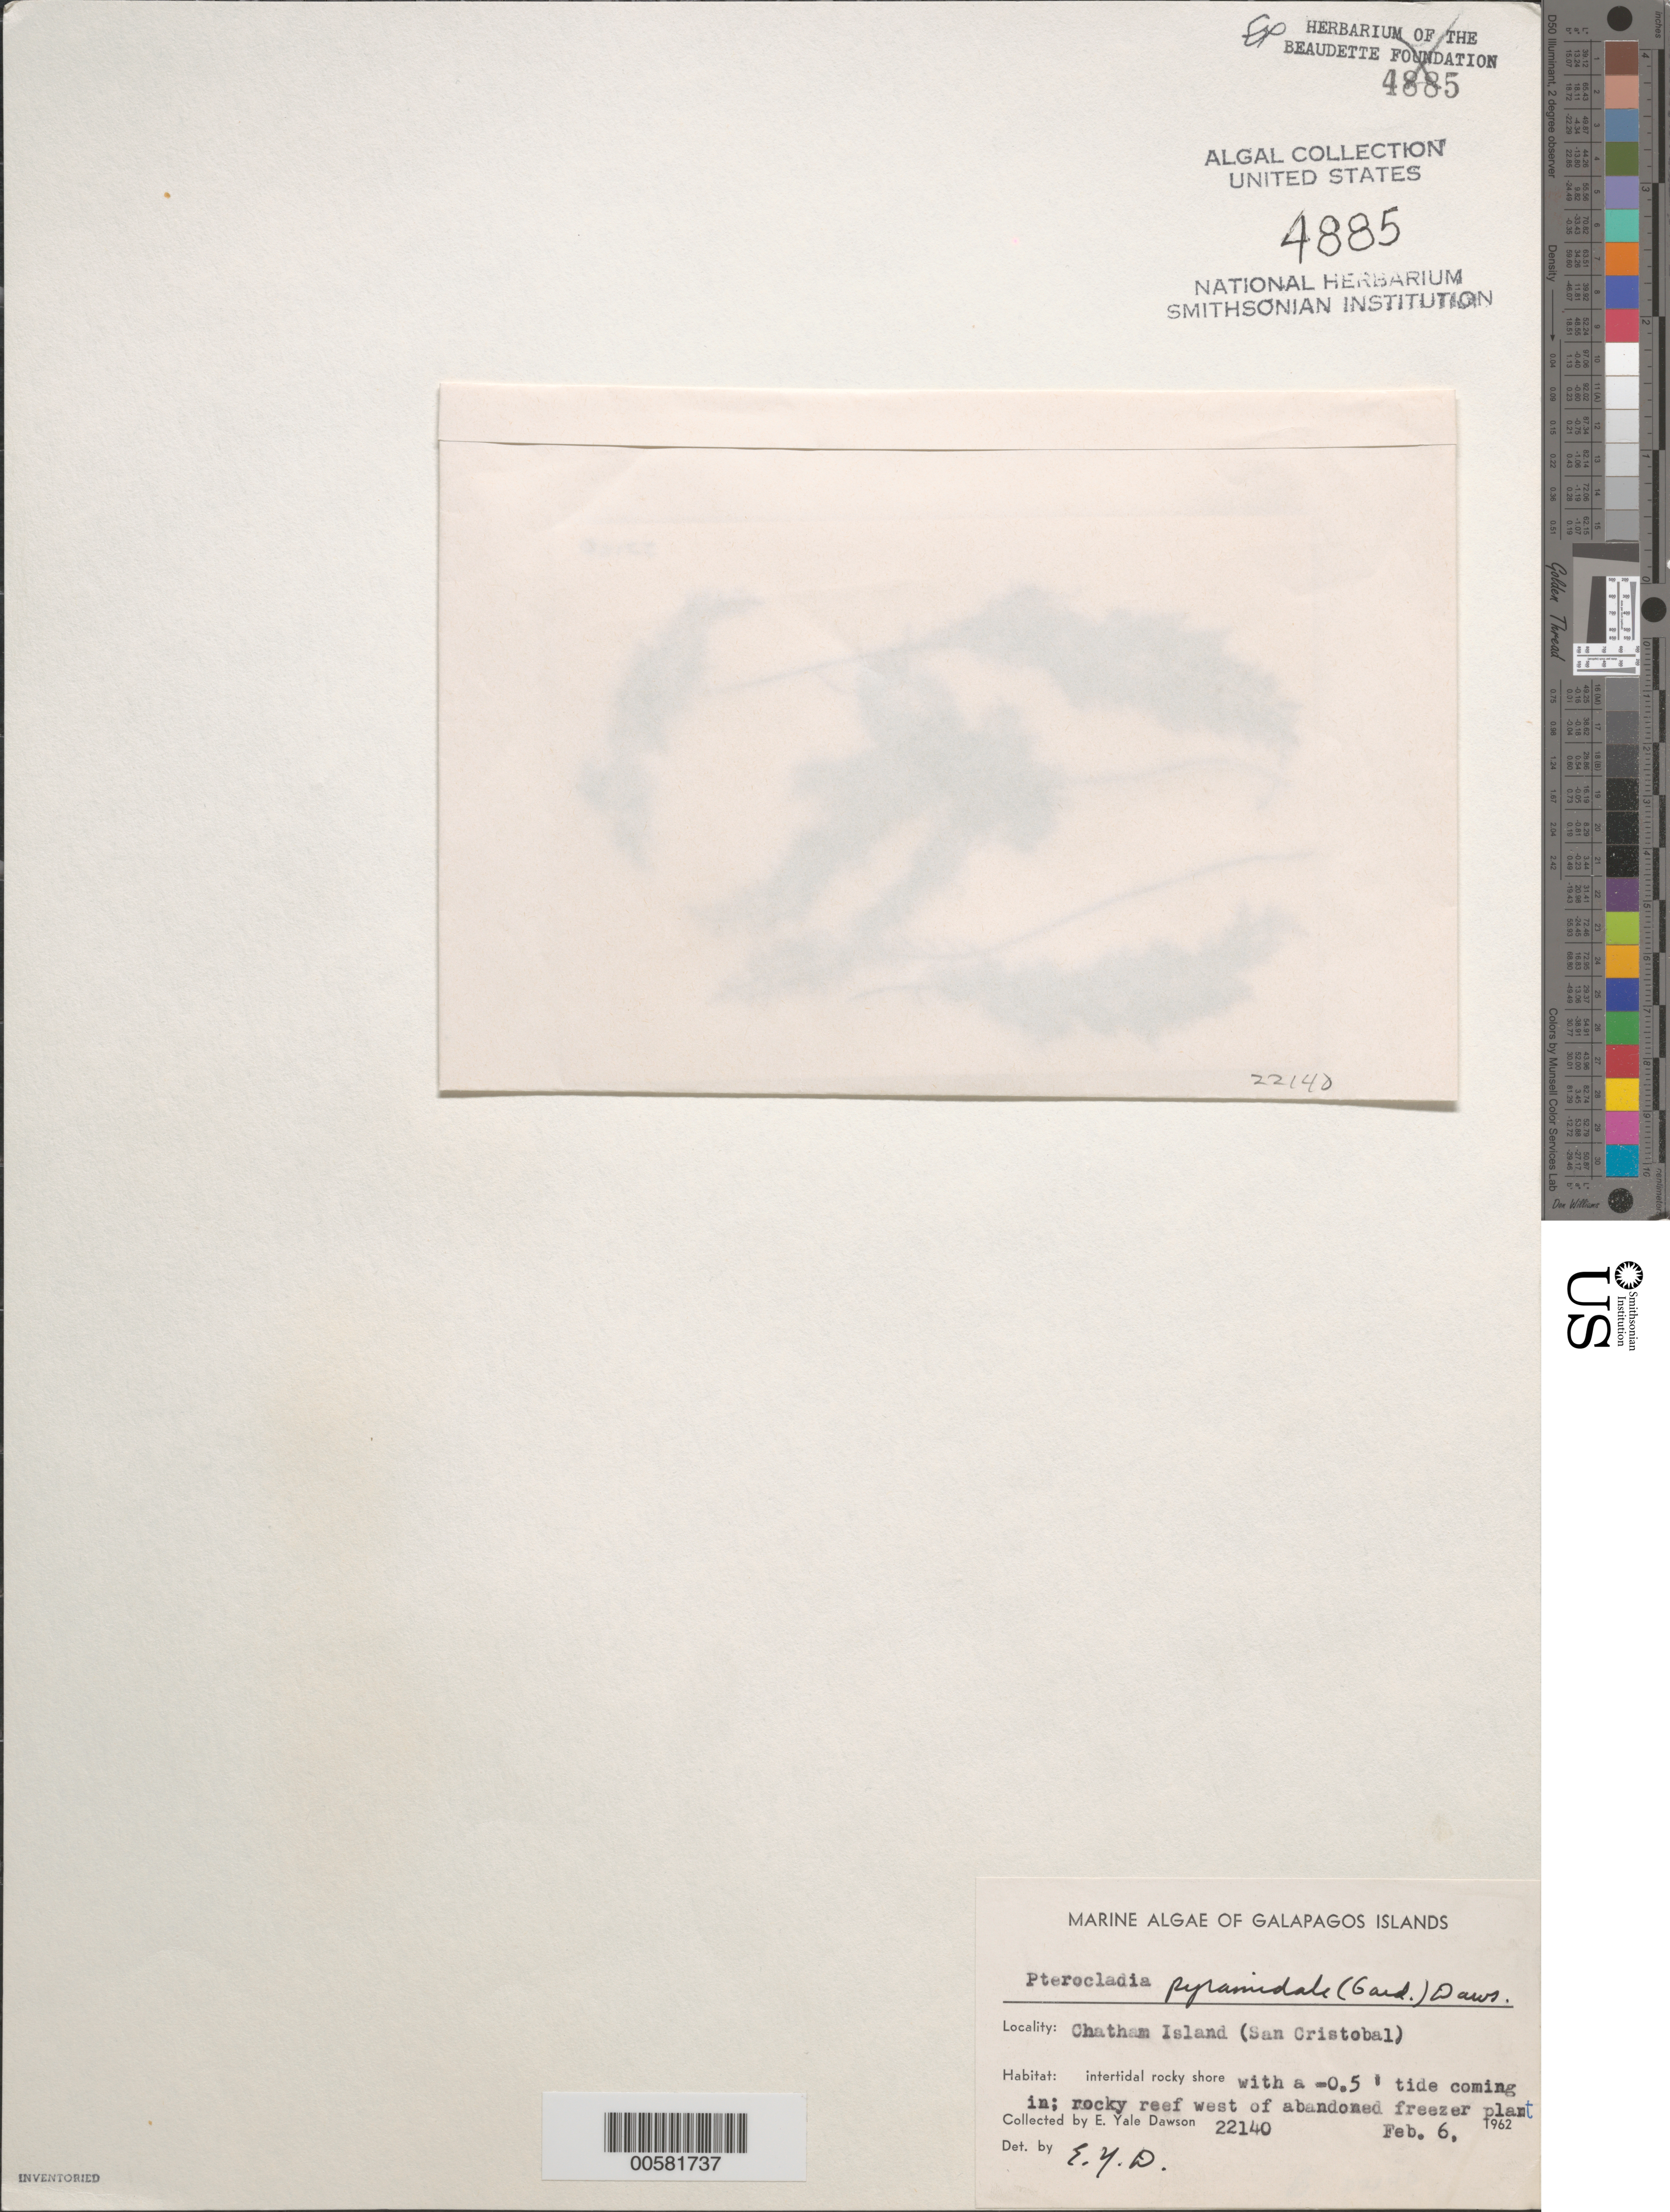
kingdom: Plantae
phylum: Rhodophyta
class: Florideophyceae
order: Gelidiales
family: Pterocladiaceae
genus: Pterocladiella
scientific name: Pterocladiella capillacea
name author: (S.G. Gmel.) Santelices & Hommers.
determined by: Algae name updating Project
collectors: E. Y. Dawson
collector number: EYD 22140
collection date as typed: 06 Feb 1962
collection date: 1962-02-06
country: Ecuador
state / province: Colón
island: San Cristóbal [Chatham]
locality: West of abandoned freezer plant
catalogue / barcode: US 4885